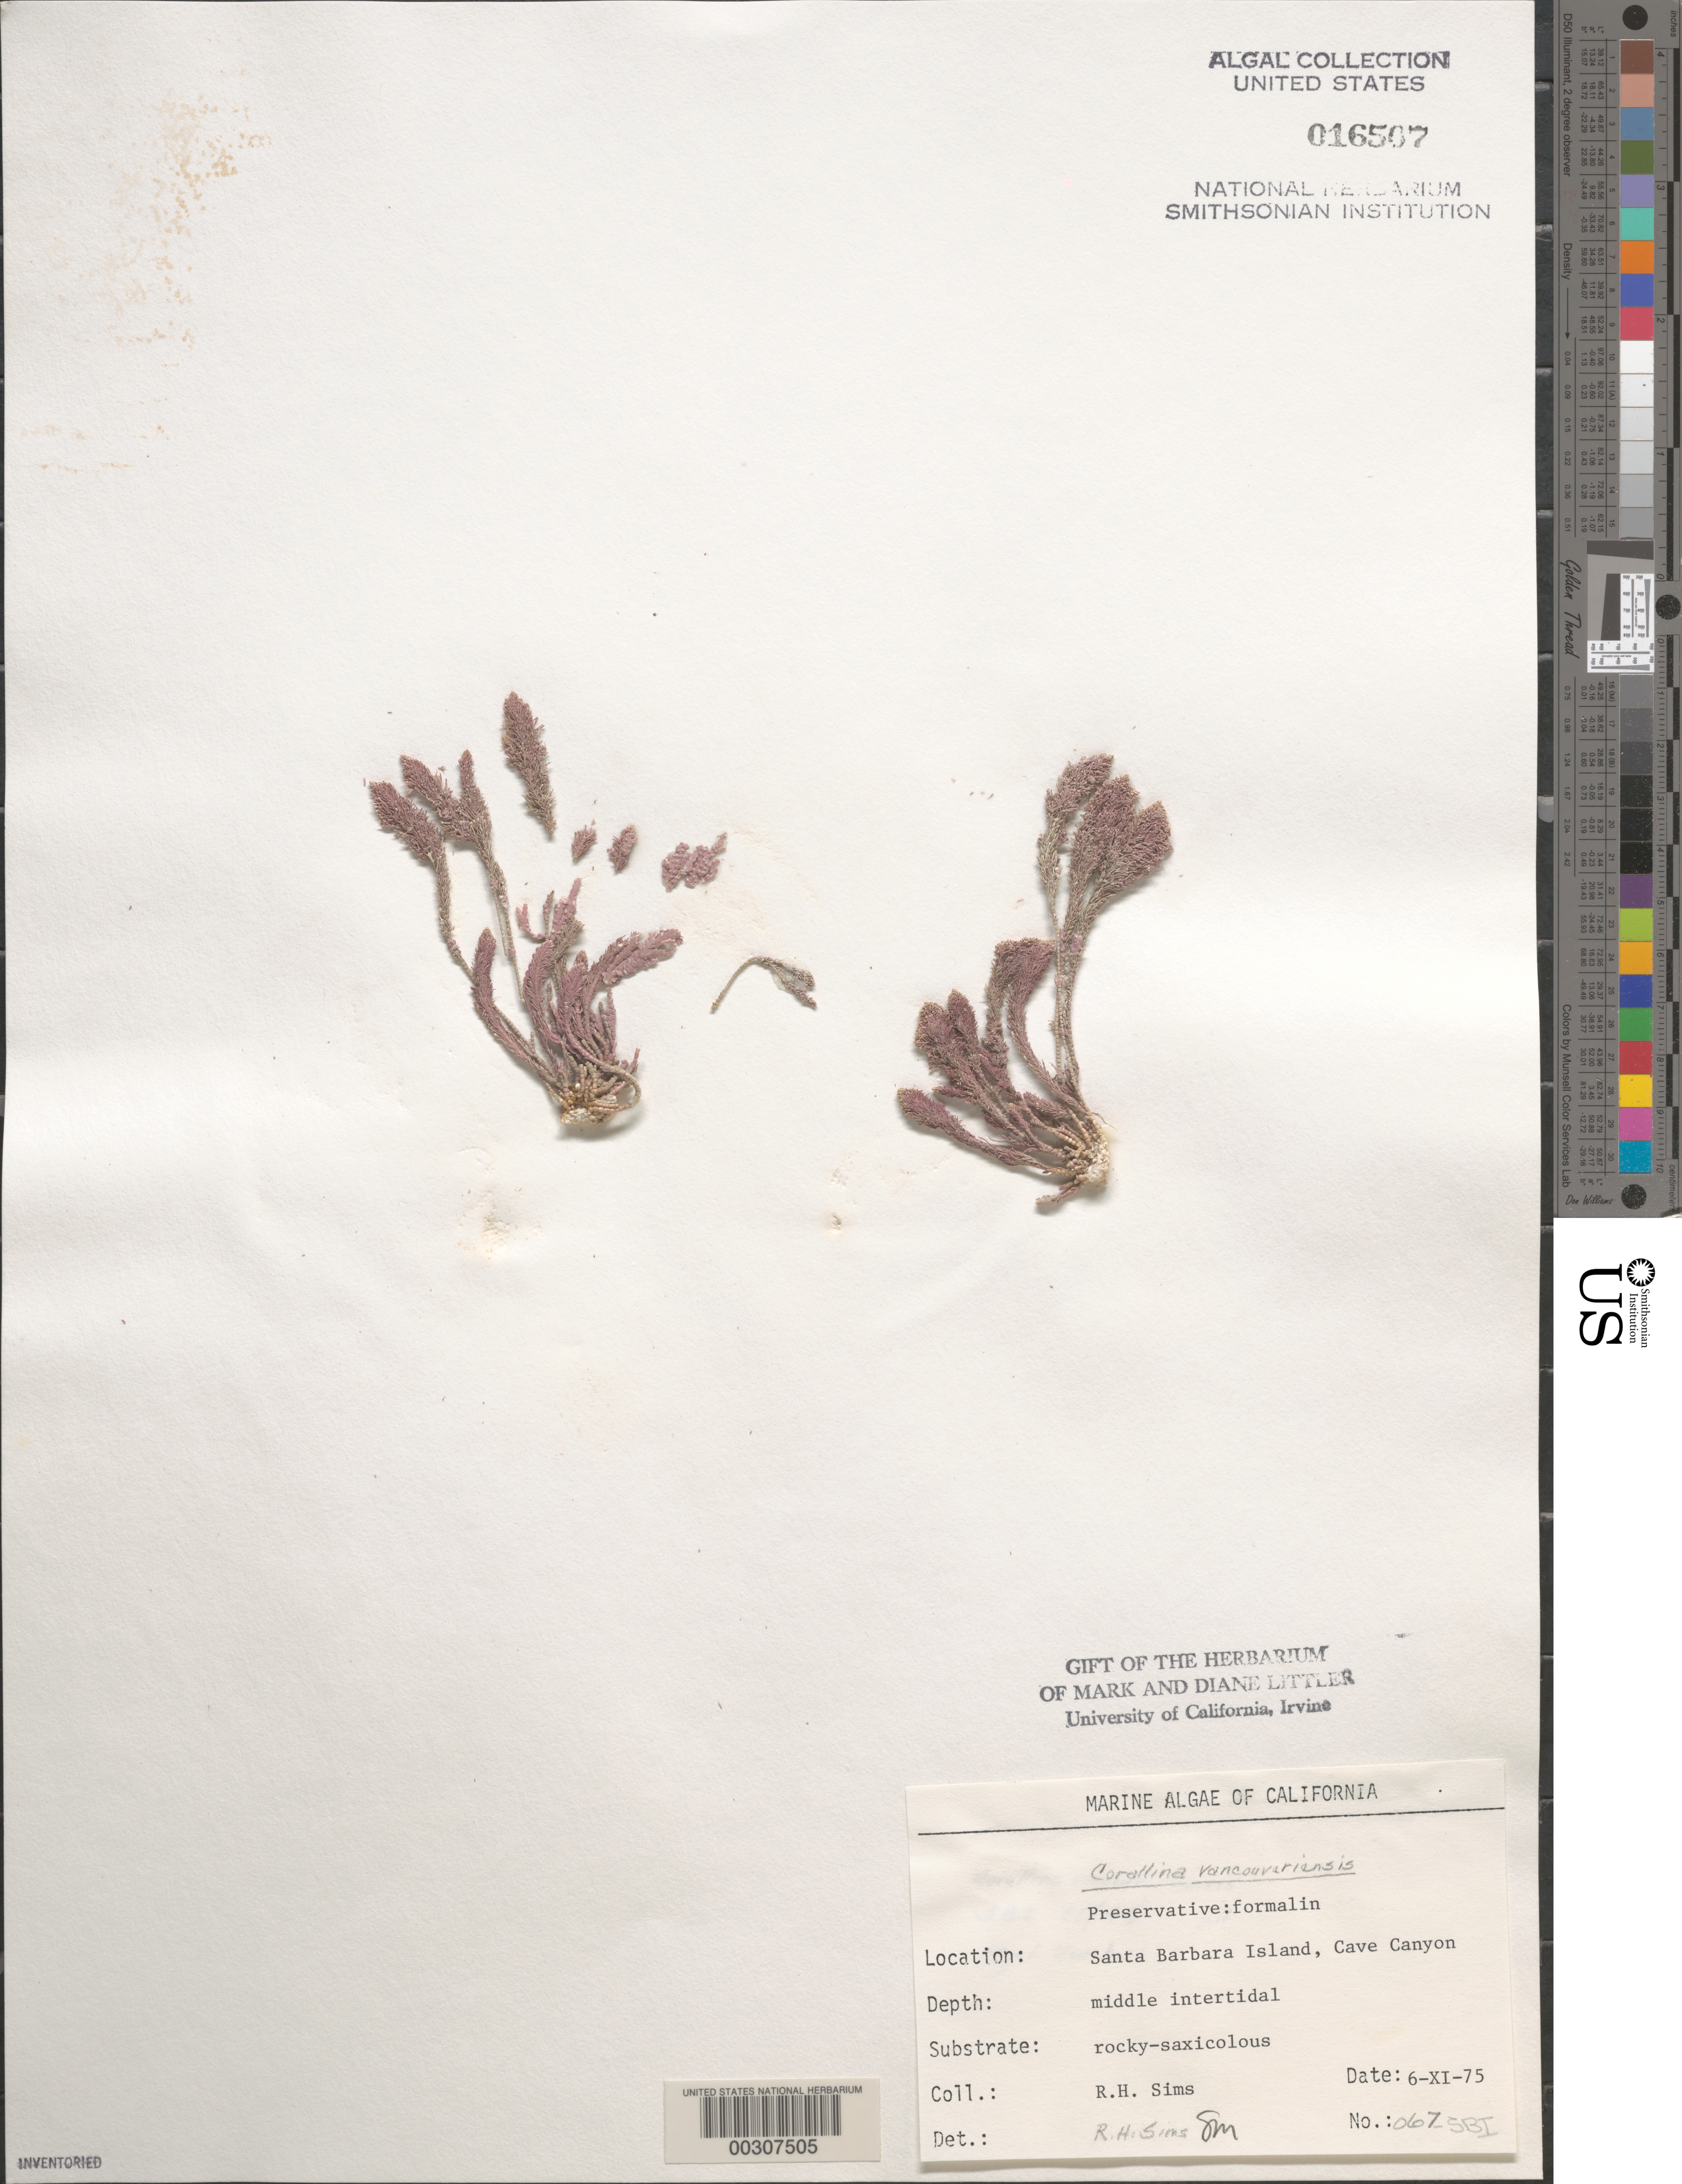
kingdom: Plantae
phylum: Rhodophyta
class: Florideophyceae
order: Corallinales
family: Corallinaceae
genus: Corallina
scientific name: Corallina vancouveriensis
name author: Yendo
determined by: Sims, Robert H.; Murray, S. N.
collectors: R. H. Sims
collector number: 067-sbi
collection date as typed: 06 Nov 1975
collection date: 1975-11-06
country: United States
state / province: California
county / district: Santa Barbara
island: Santa Barbara Island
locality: Cave Canyon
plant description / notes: BLM-SOCALBIGHT Rocky Intertidal Survey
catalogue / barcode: US 16507